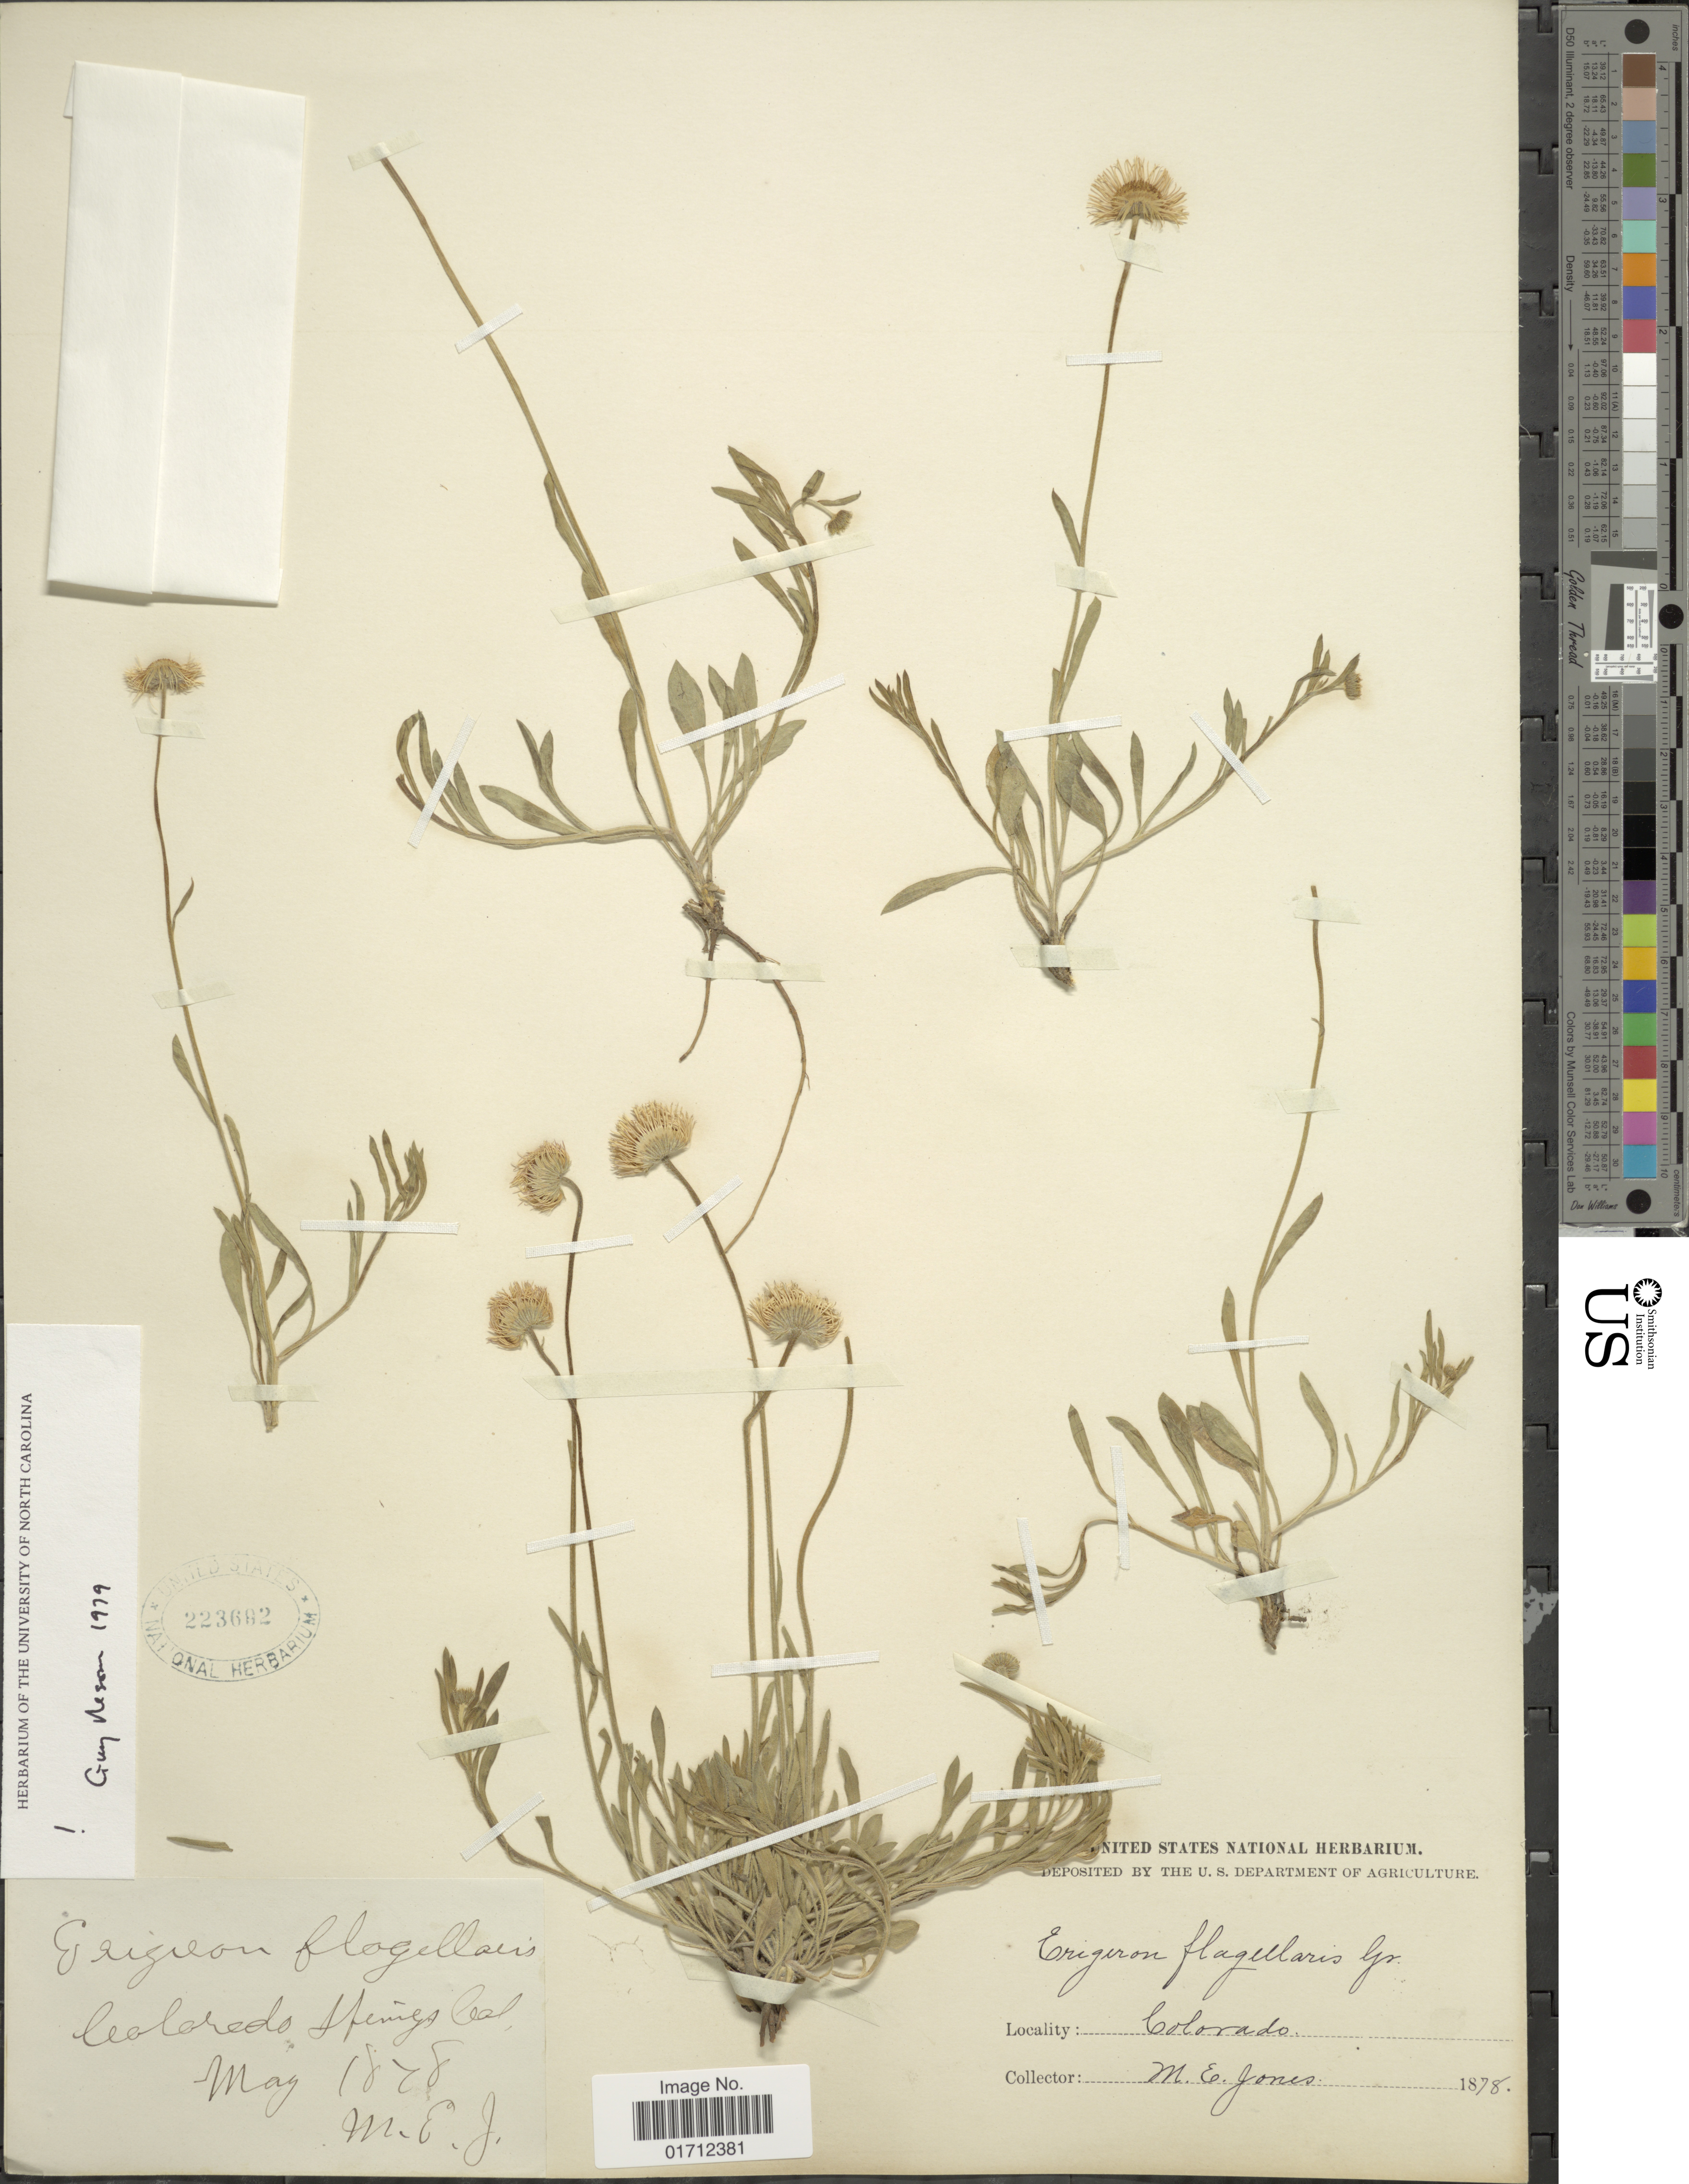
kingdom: Plantae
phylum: Tracheophyta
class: Magnoliopsida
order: Asterales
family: Asteraceae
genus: Erigeron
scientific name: Erigeron flagellaris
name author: A. Gray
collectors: M. E. Jones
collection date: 1878-05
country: United States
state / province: Colorado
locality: Colorado Springs.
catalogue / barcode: US 223692